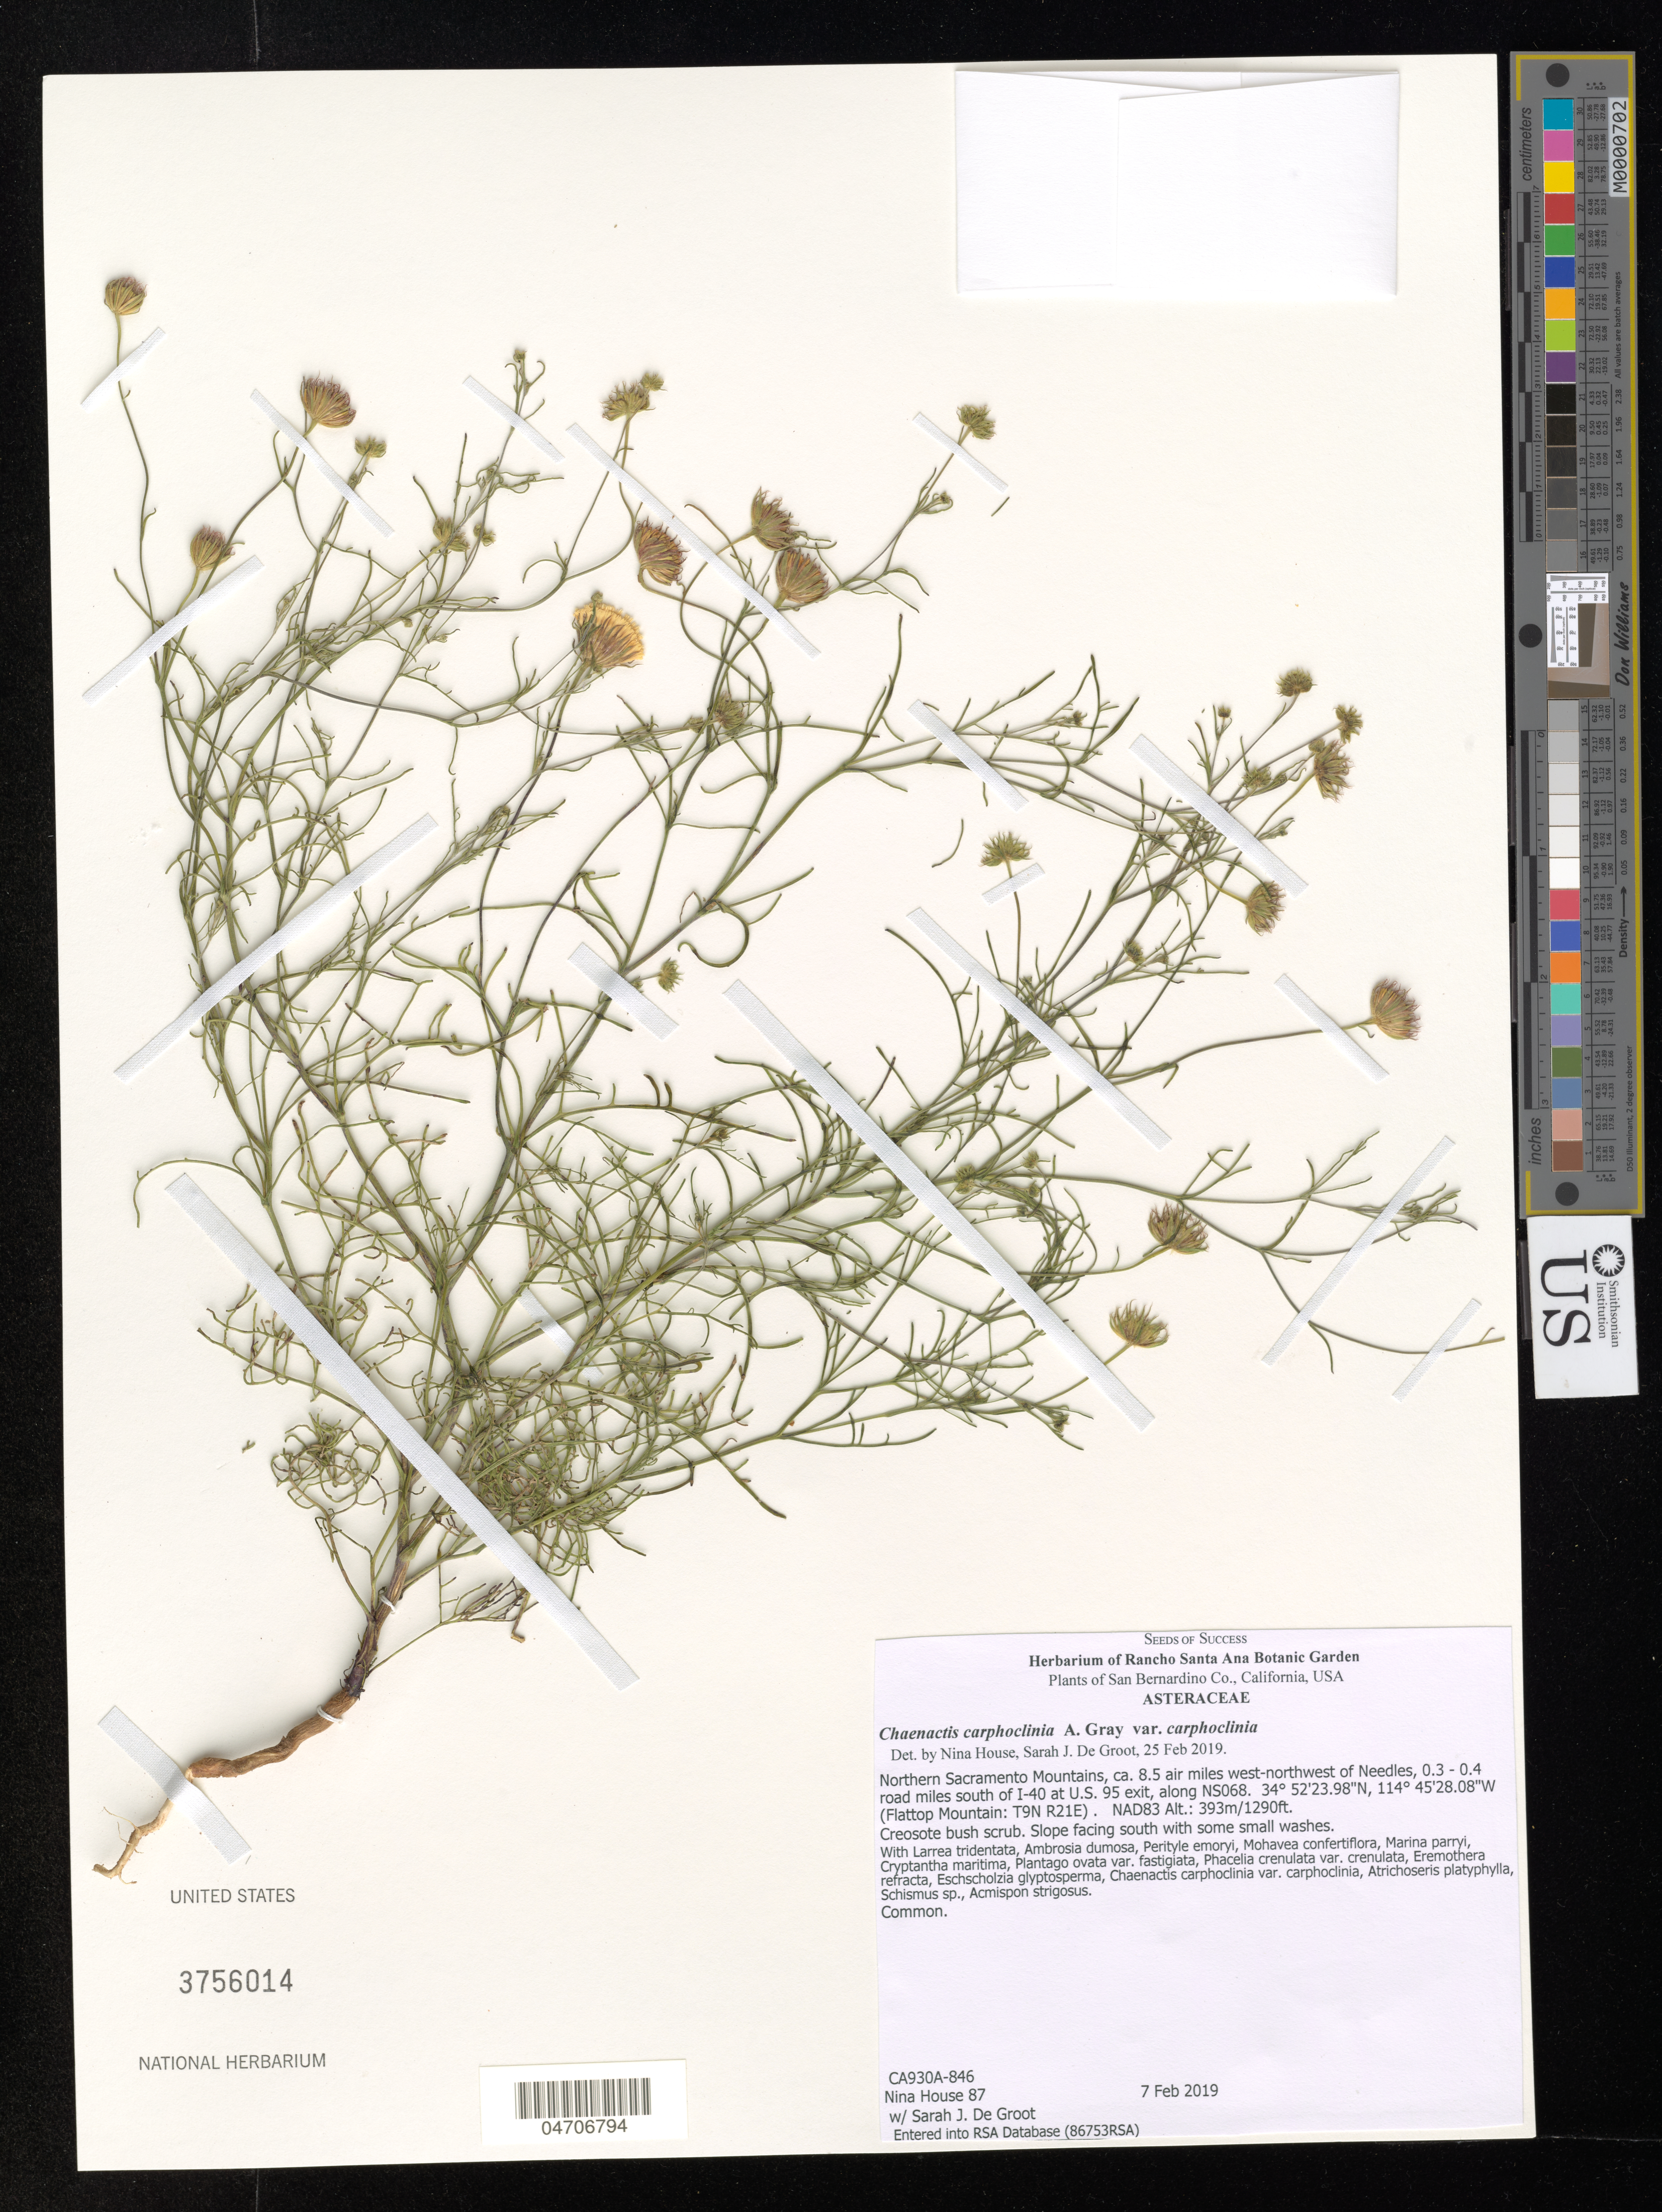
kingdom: Plantae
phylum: Tracheophyta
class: Magnoliopsida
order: Asterales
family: Asteraceae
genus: Chaenactis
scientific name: Chaenactis carphoclinia var. carphoclinia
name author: A. Gray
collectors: N. House & S. De Groot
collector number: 87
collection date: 2019-02-07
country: United States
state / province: California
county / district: San Bernardino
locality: San Bernardino Co. Northern Sacramento Mountains, ca. 8.5 air miles west-northwest of Needles, 0.3 - 0.4 road miles south of I-40 at U.S. 95 exit, along NS068. (Flattop Mountain: T9N R21E). Slope facing south with some small washes.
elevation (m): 393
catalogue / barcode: US 3756014